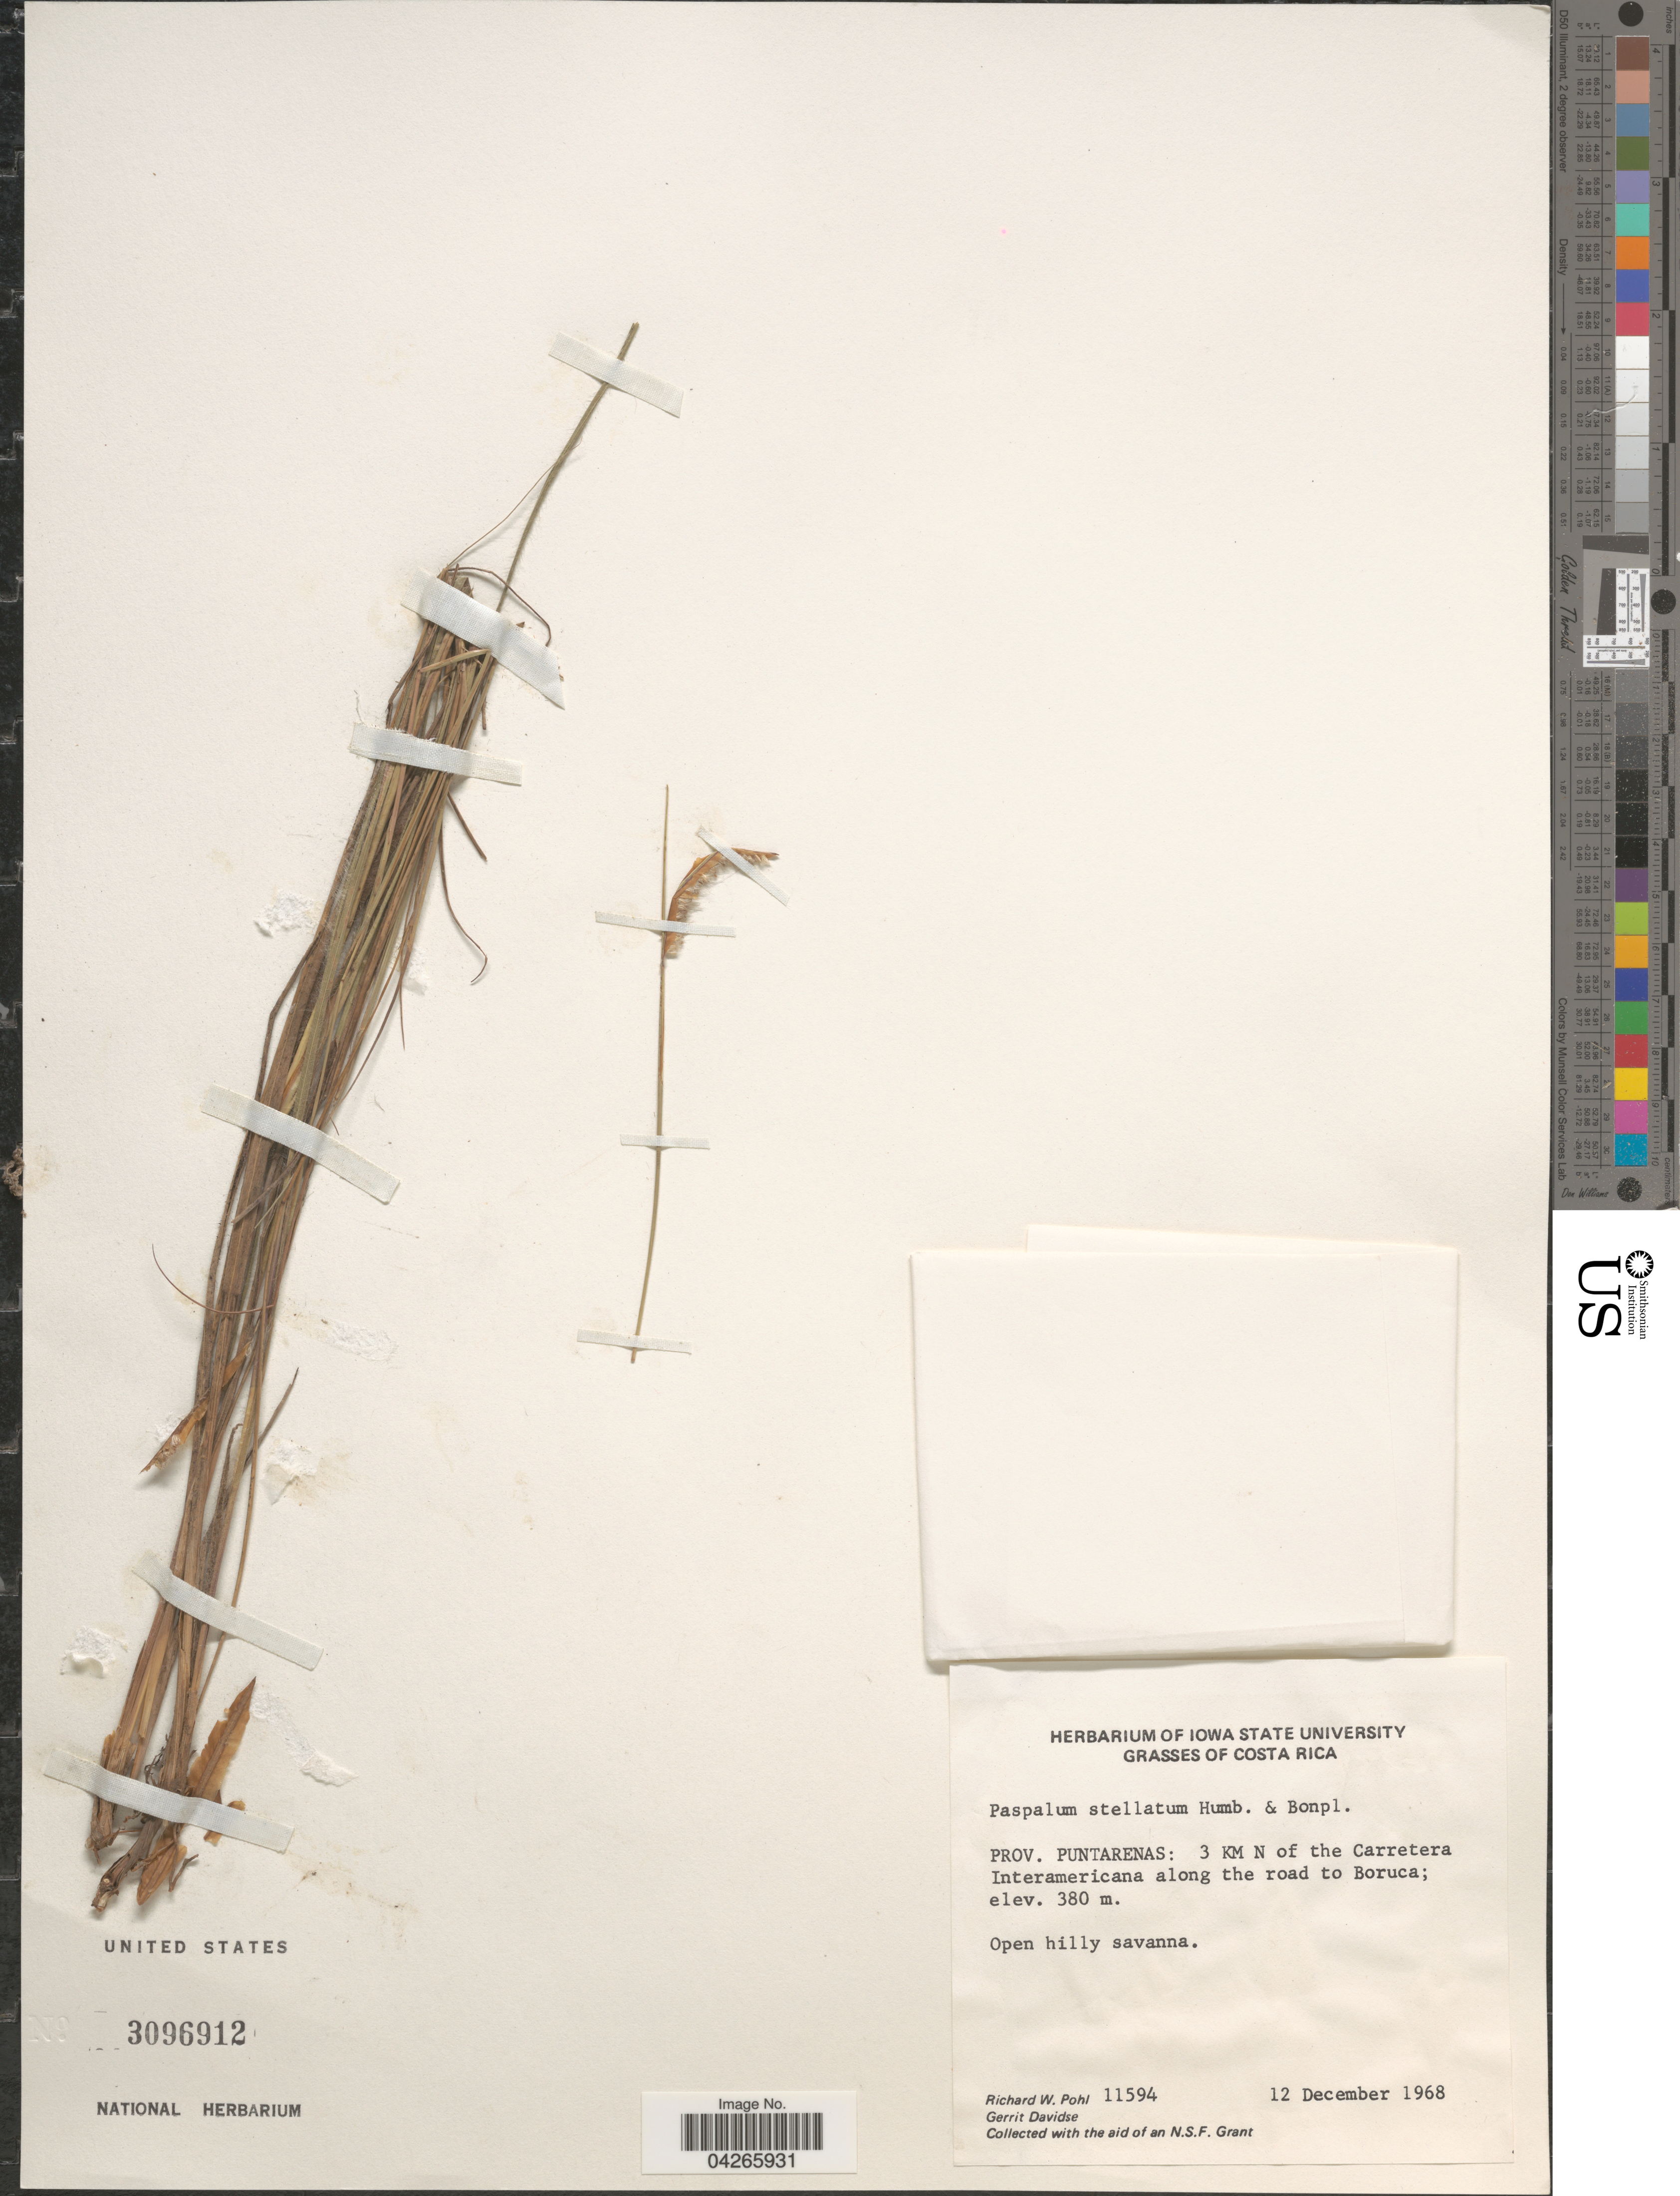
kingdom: Plantae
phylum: Tracheophyta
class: Liliopsida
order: Poales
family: Poaceae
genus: Paspalum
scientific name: Paspalum stellatum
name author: Humb. & Bonpl. ex Flüggé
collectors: R. W. Pohl & G. Davidse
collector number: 11594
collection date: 1968-12-12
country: Costa Rica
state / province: Puntarenas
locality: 3 KM N of the Carretera Interamericana along the road to Boruca.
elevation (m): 380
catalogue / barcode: US 3096912